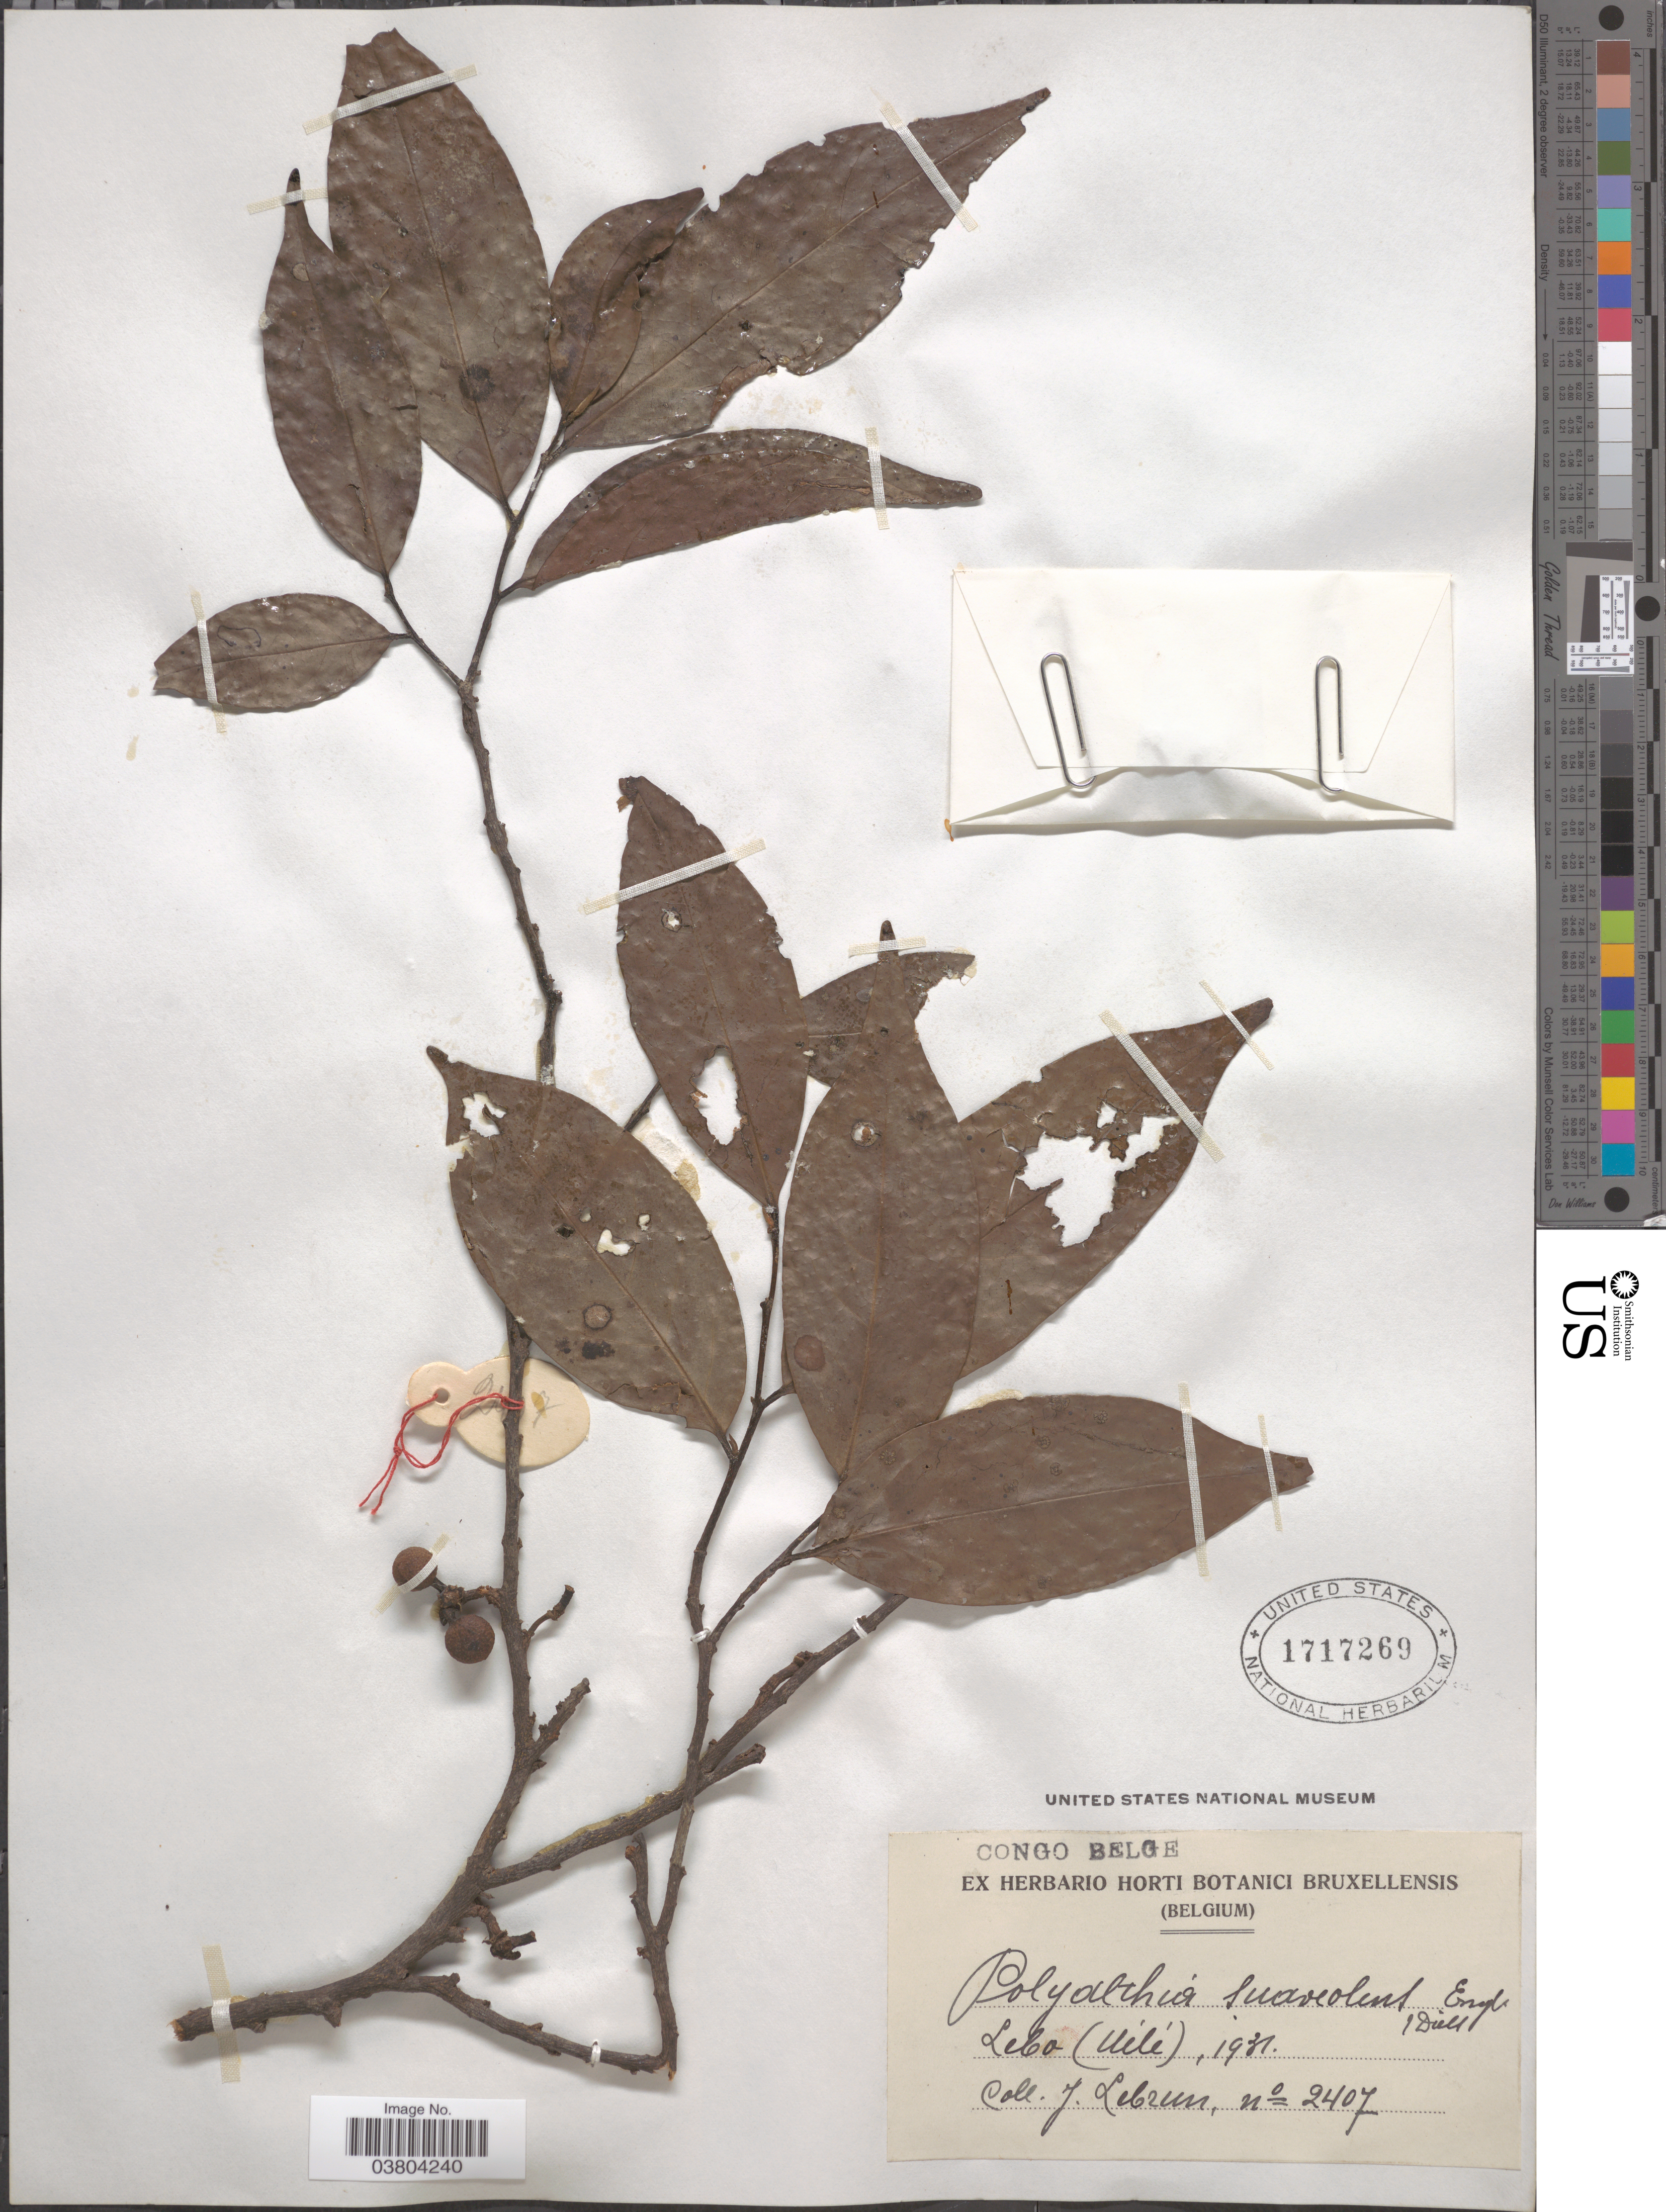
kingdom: Plantae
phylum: Tracheophyta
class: Magnoliopsida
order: Magnoliales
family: Annonaceae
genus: Greenwayodendron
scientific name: Greenwayodendron suaveolens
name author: (Engl. & Diels) Verdc.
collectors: J. A. Lebrun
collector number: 2407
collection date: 1931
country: Congo, Democratic Republic of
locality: Congo Belge. Lebo (Uélé).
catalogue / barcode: US 1717269